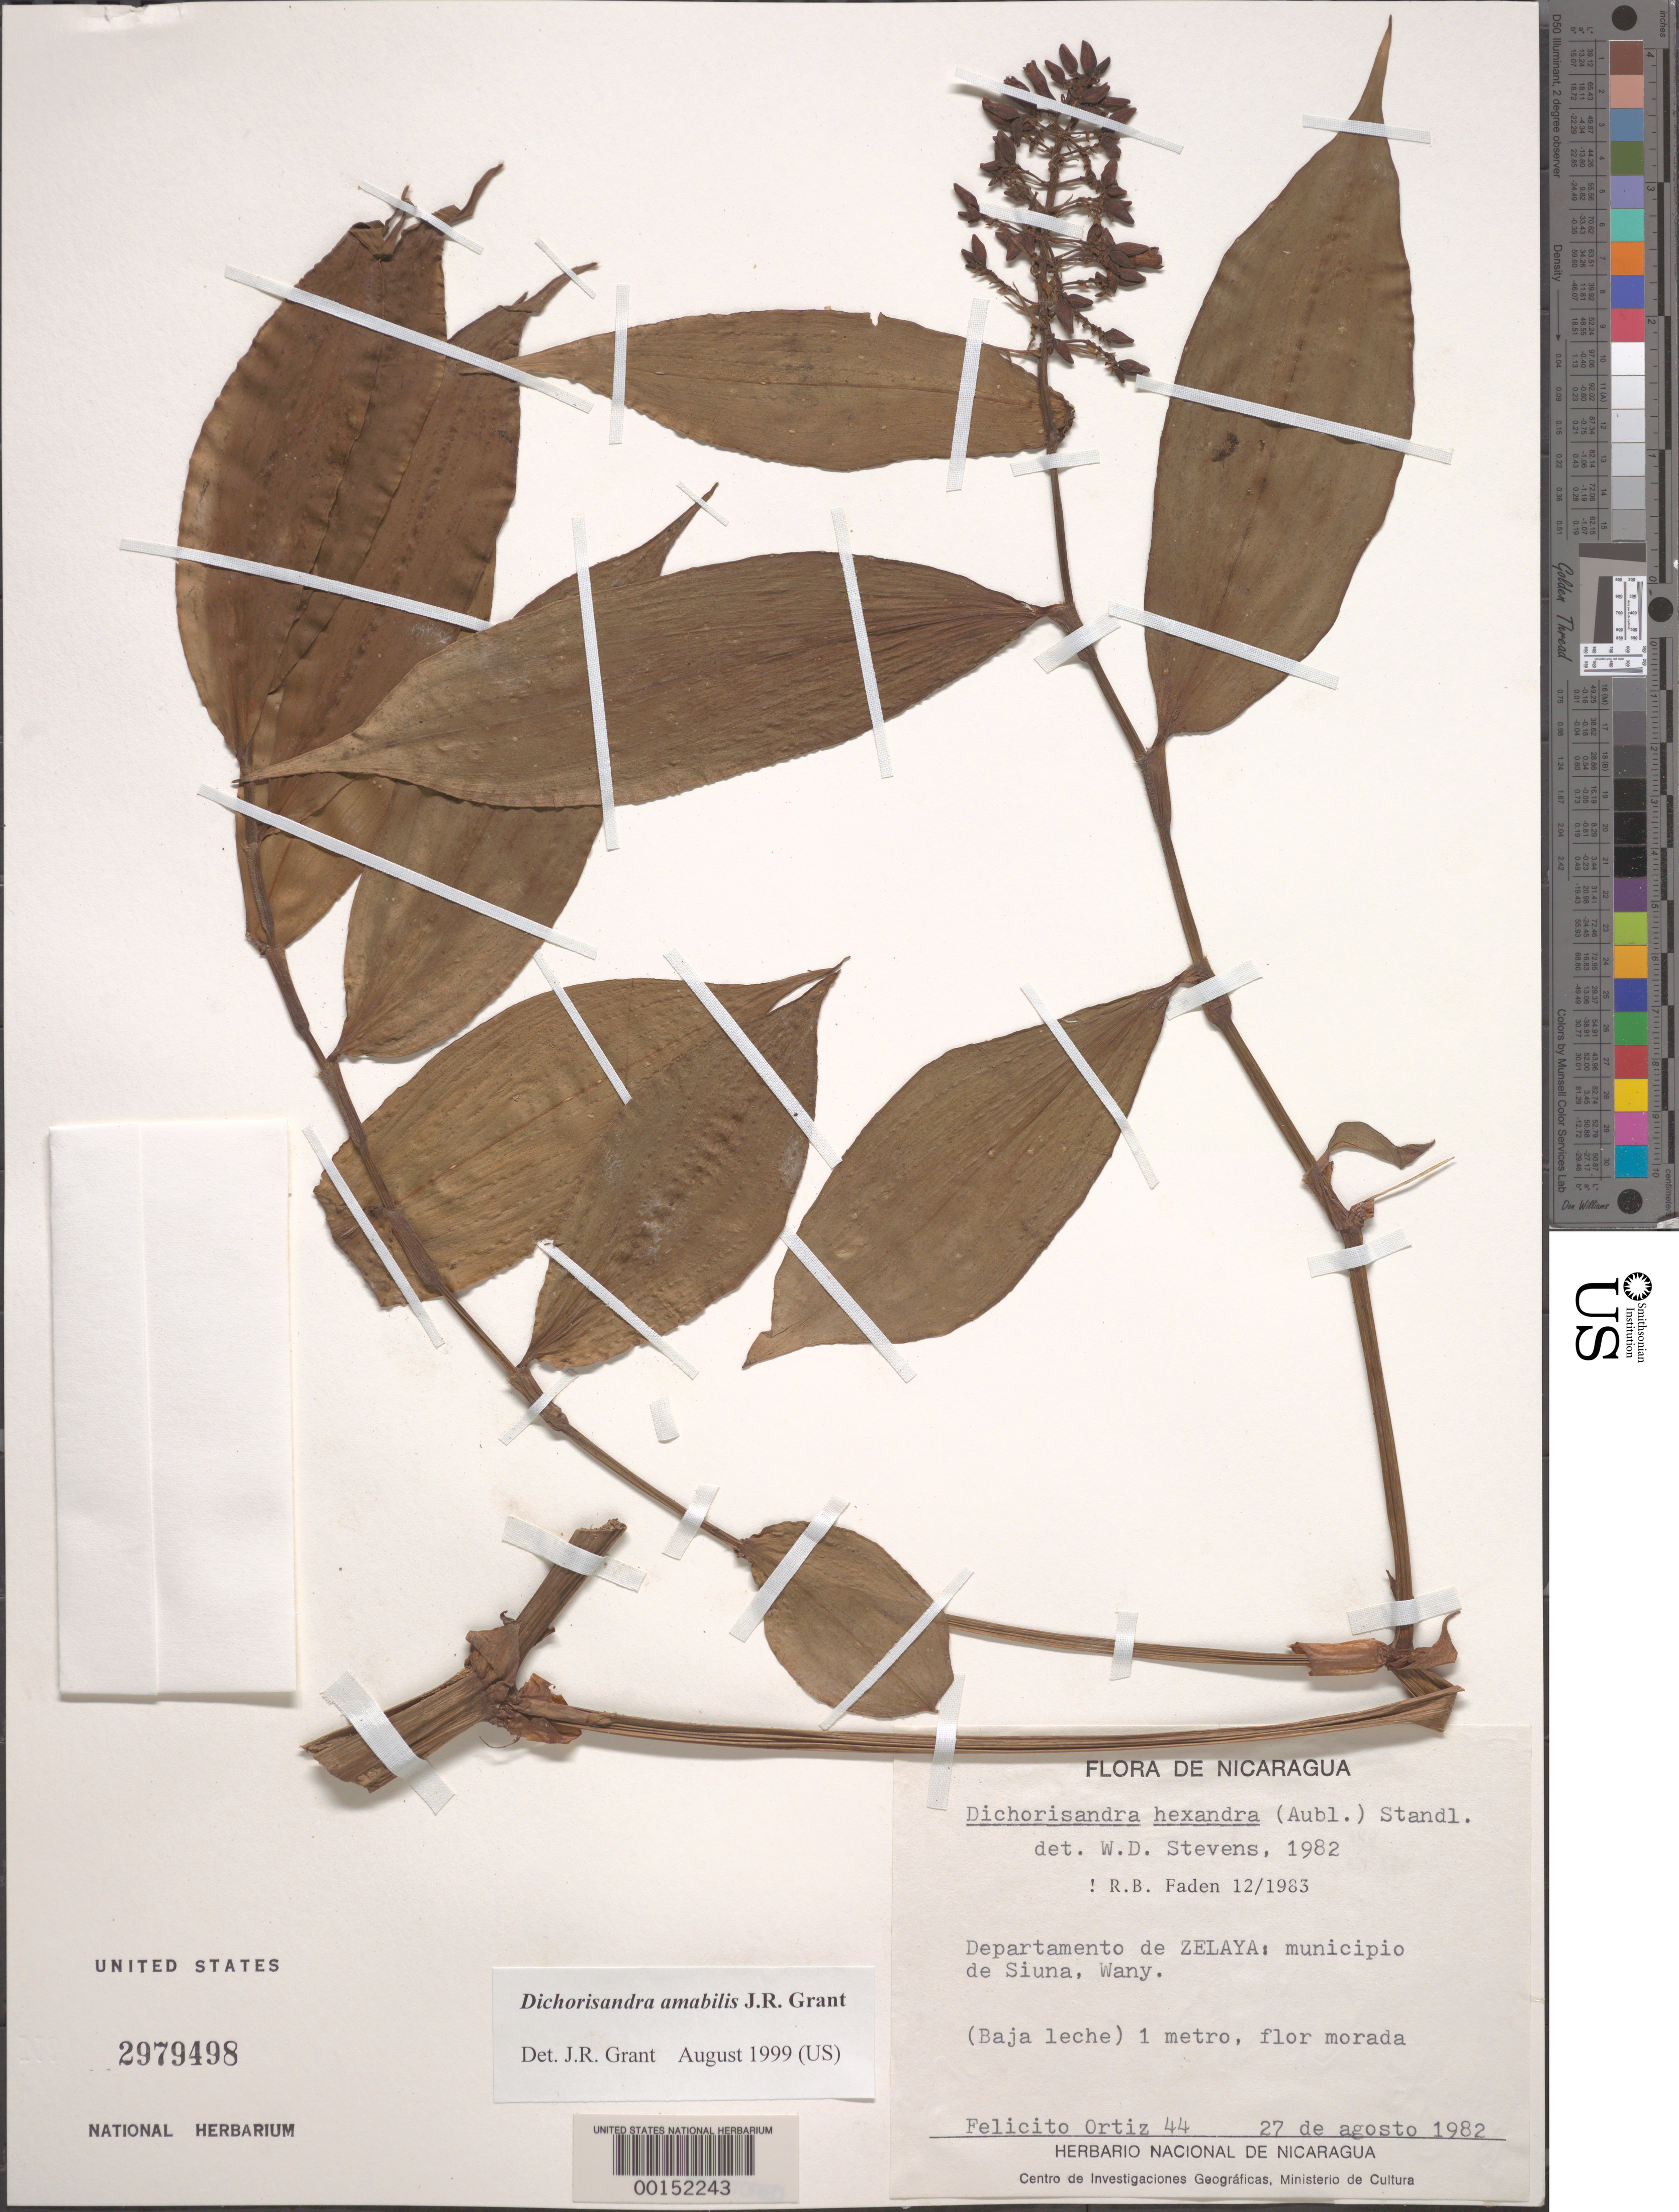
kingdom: Plantae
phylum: Tracheophyta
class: Liliopsida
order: Commelinales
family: Commelinaceae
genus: Dichorisandra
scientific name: Dichorisandra hexandra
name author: (Aubl.) Standl.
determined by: Stevens, W. Douglas, Missouri Botanical Garden (MO)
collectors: F. Ortiz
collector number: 44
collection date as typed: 27 Aug 1982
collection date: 1982-08-27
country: Nicaragua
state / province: Atlántico Norte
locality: Siuna dist. (?), wany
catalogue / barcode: US 2979498